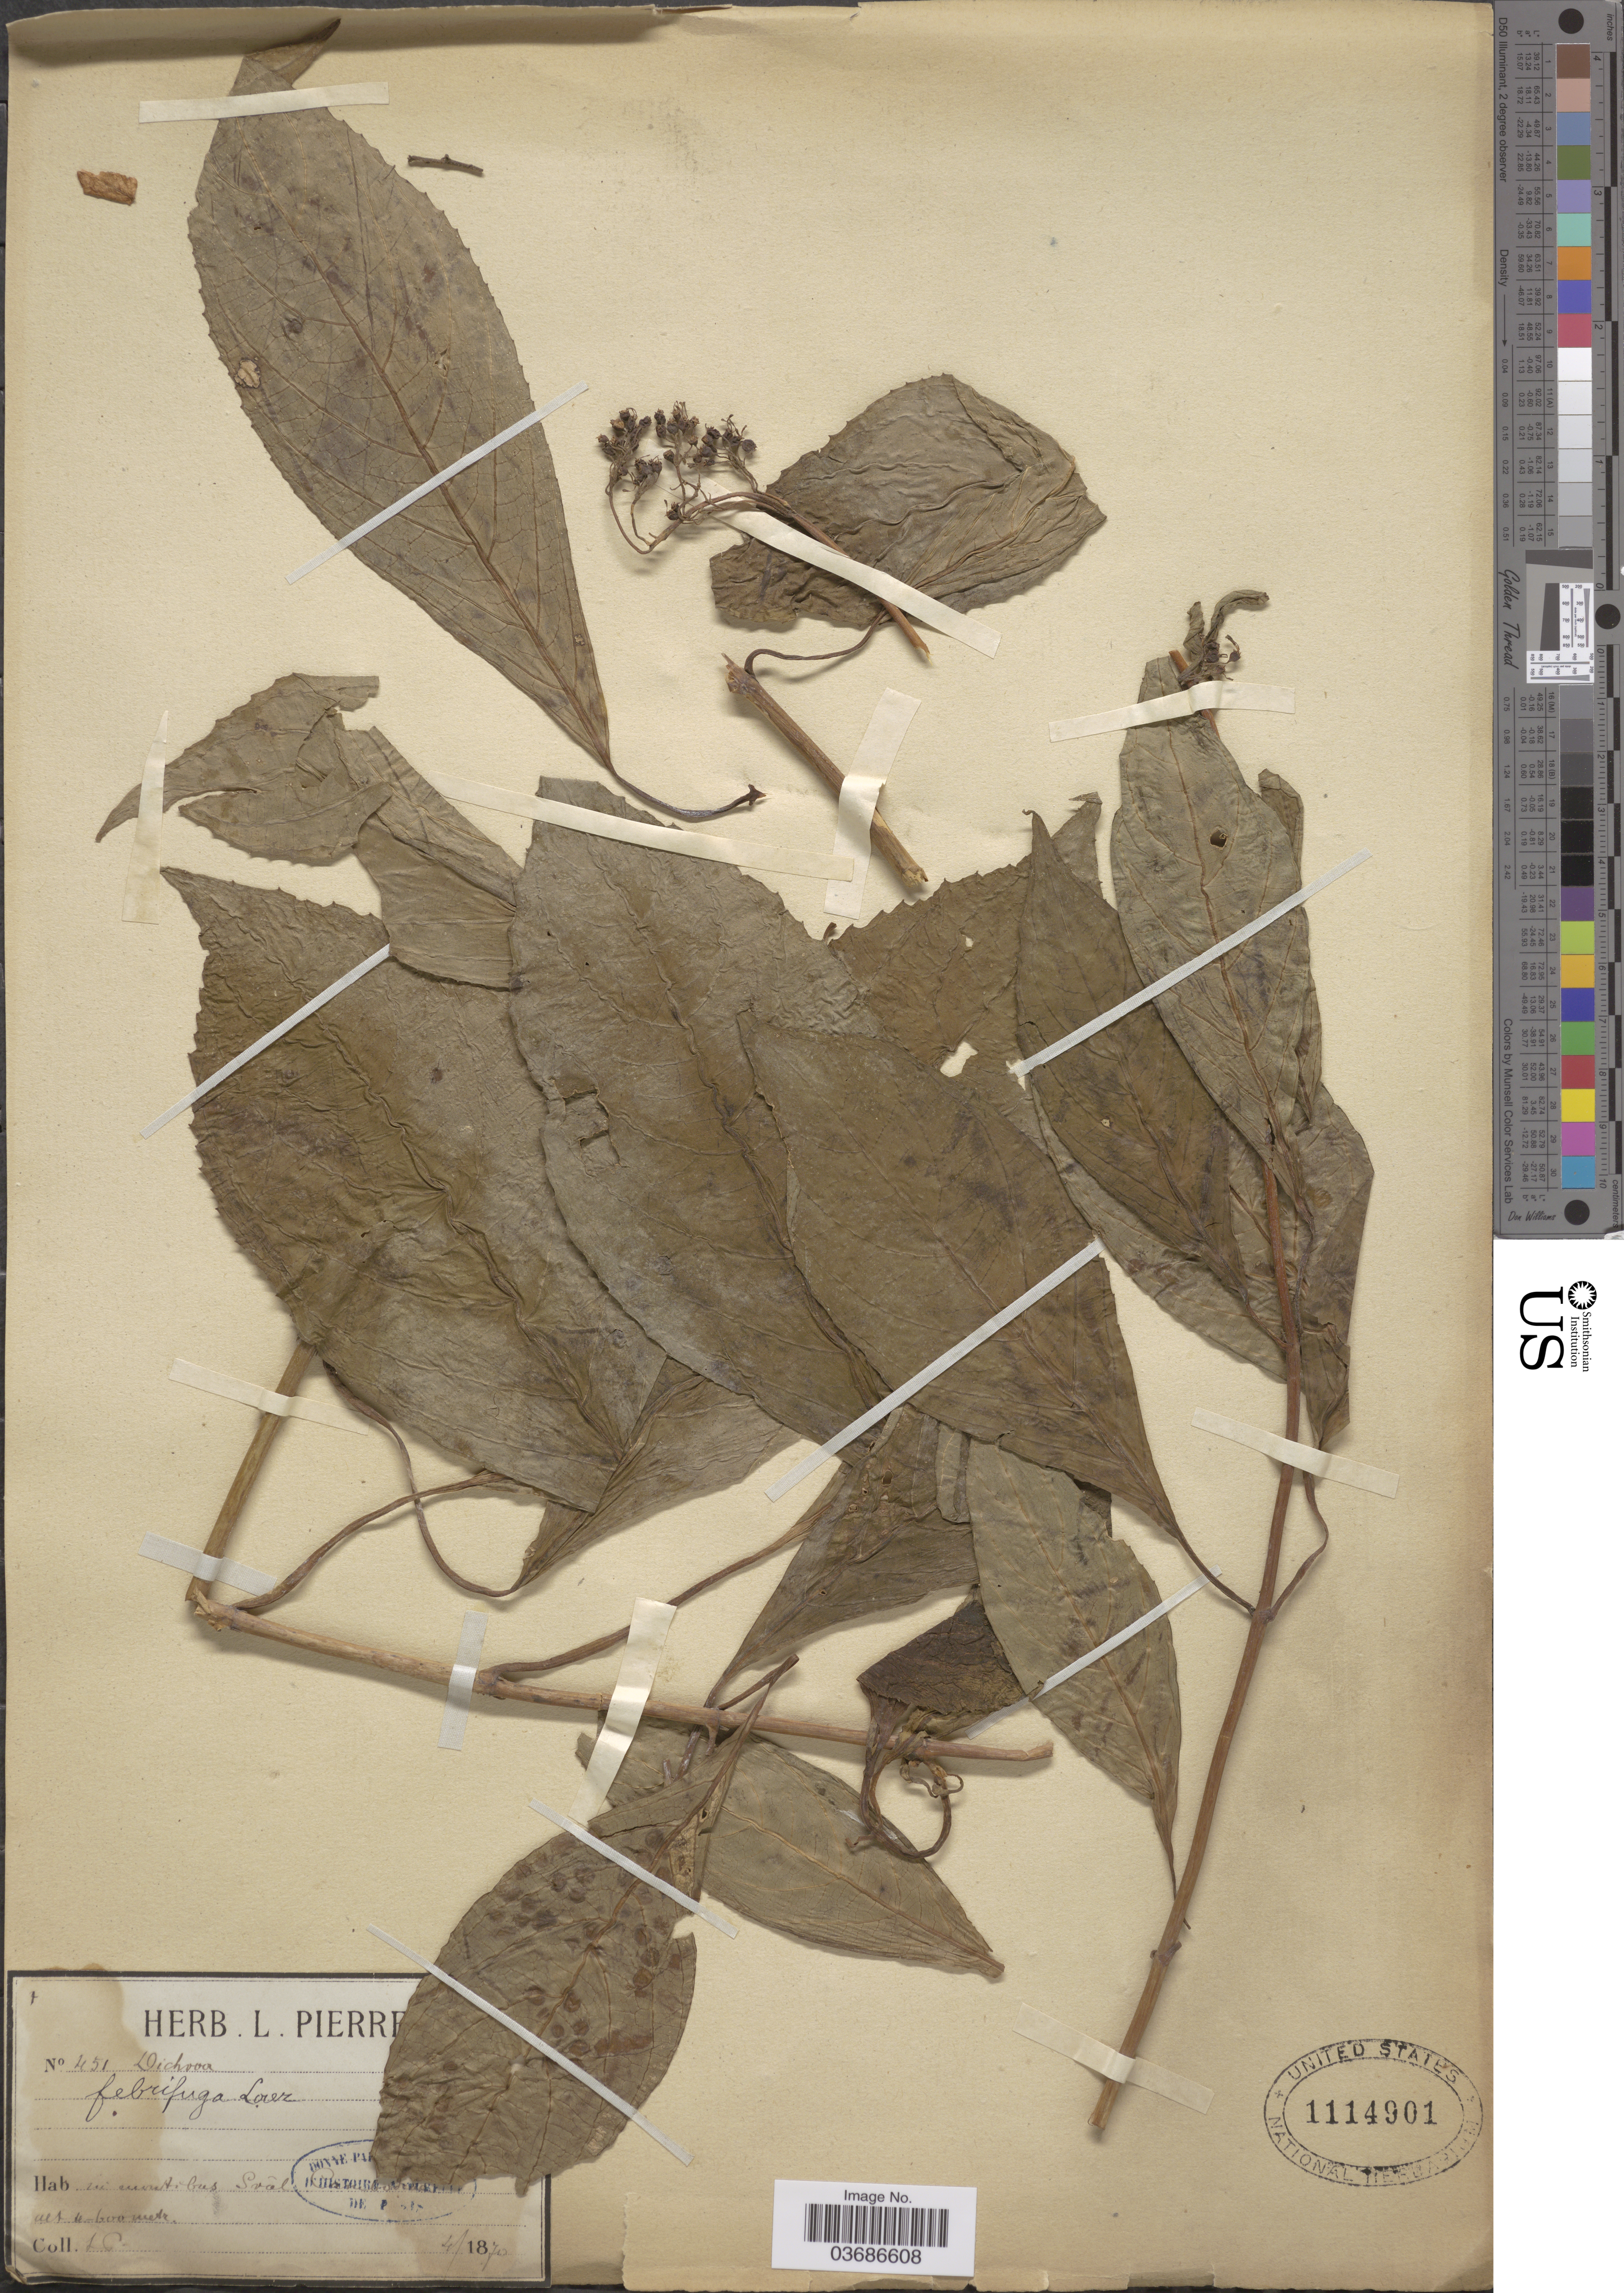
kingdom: Plantae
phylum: Tracheophyta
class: Magnoliopsida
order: Cornales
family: Hydrangeaceae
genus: Hydrangea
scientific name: Hydrangea febrifuga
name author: (Lour.) Y. De Smet & C. Granados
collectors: L. Pierre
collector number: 451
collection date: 1870-04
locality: In montibus Svôl [illegible text]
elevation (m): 400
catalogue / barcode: US 1114901